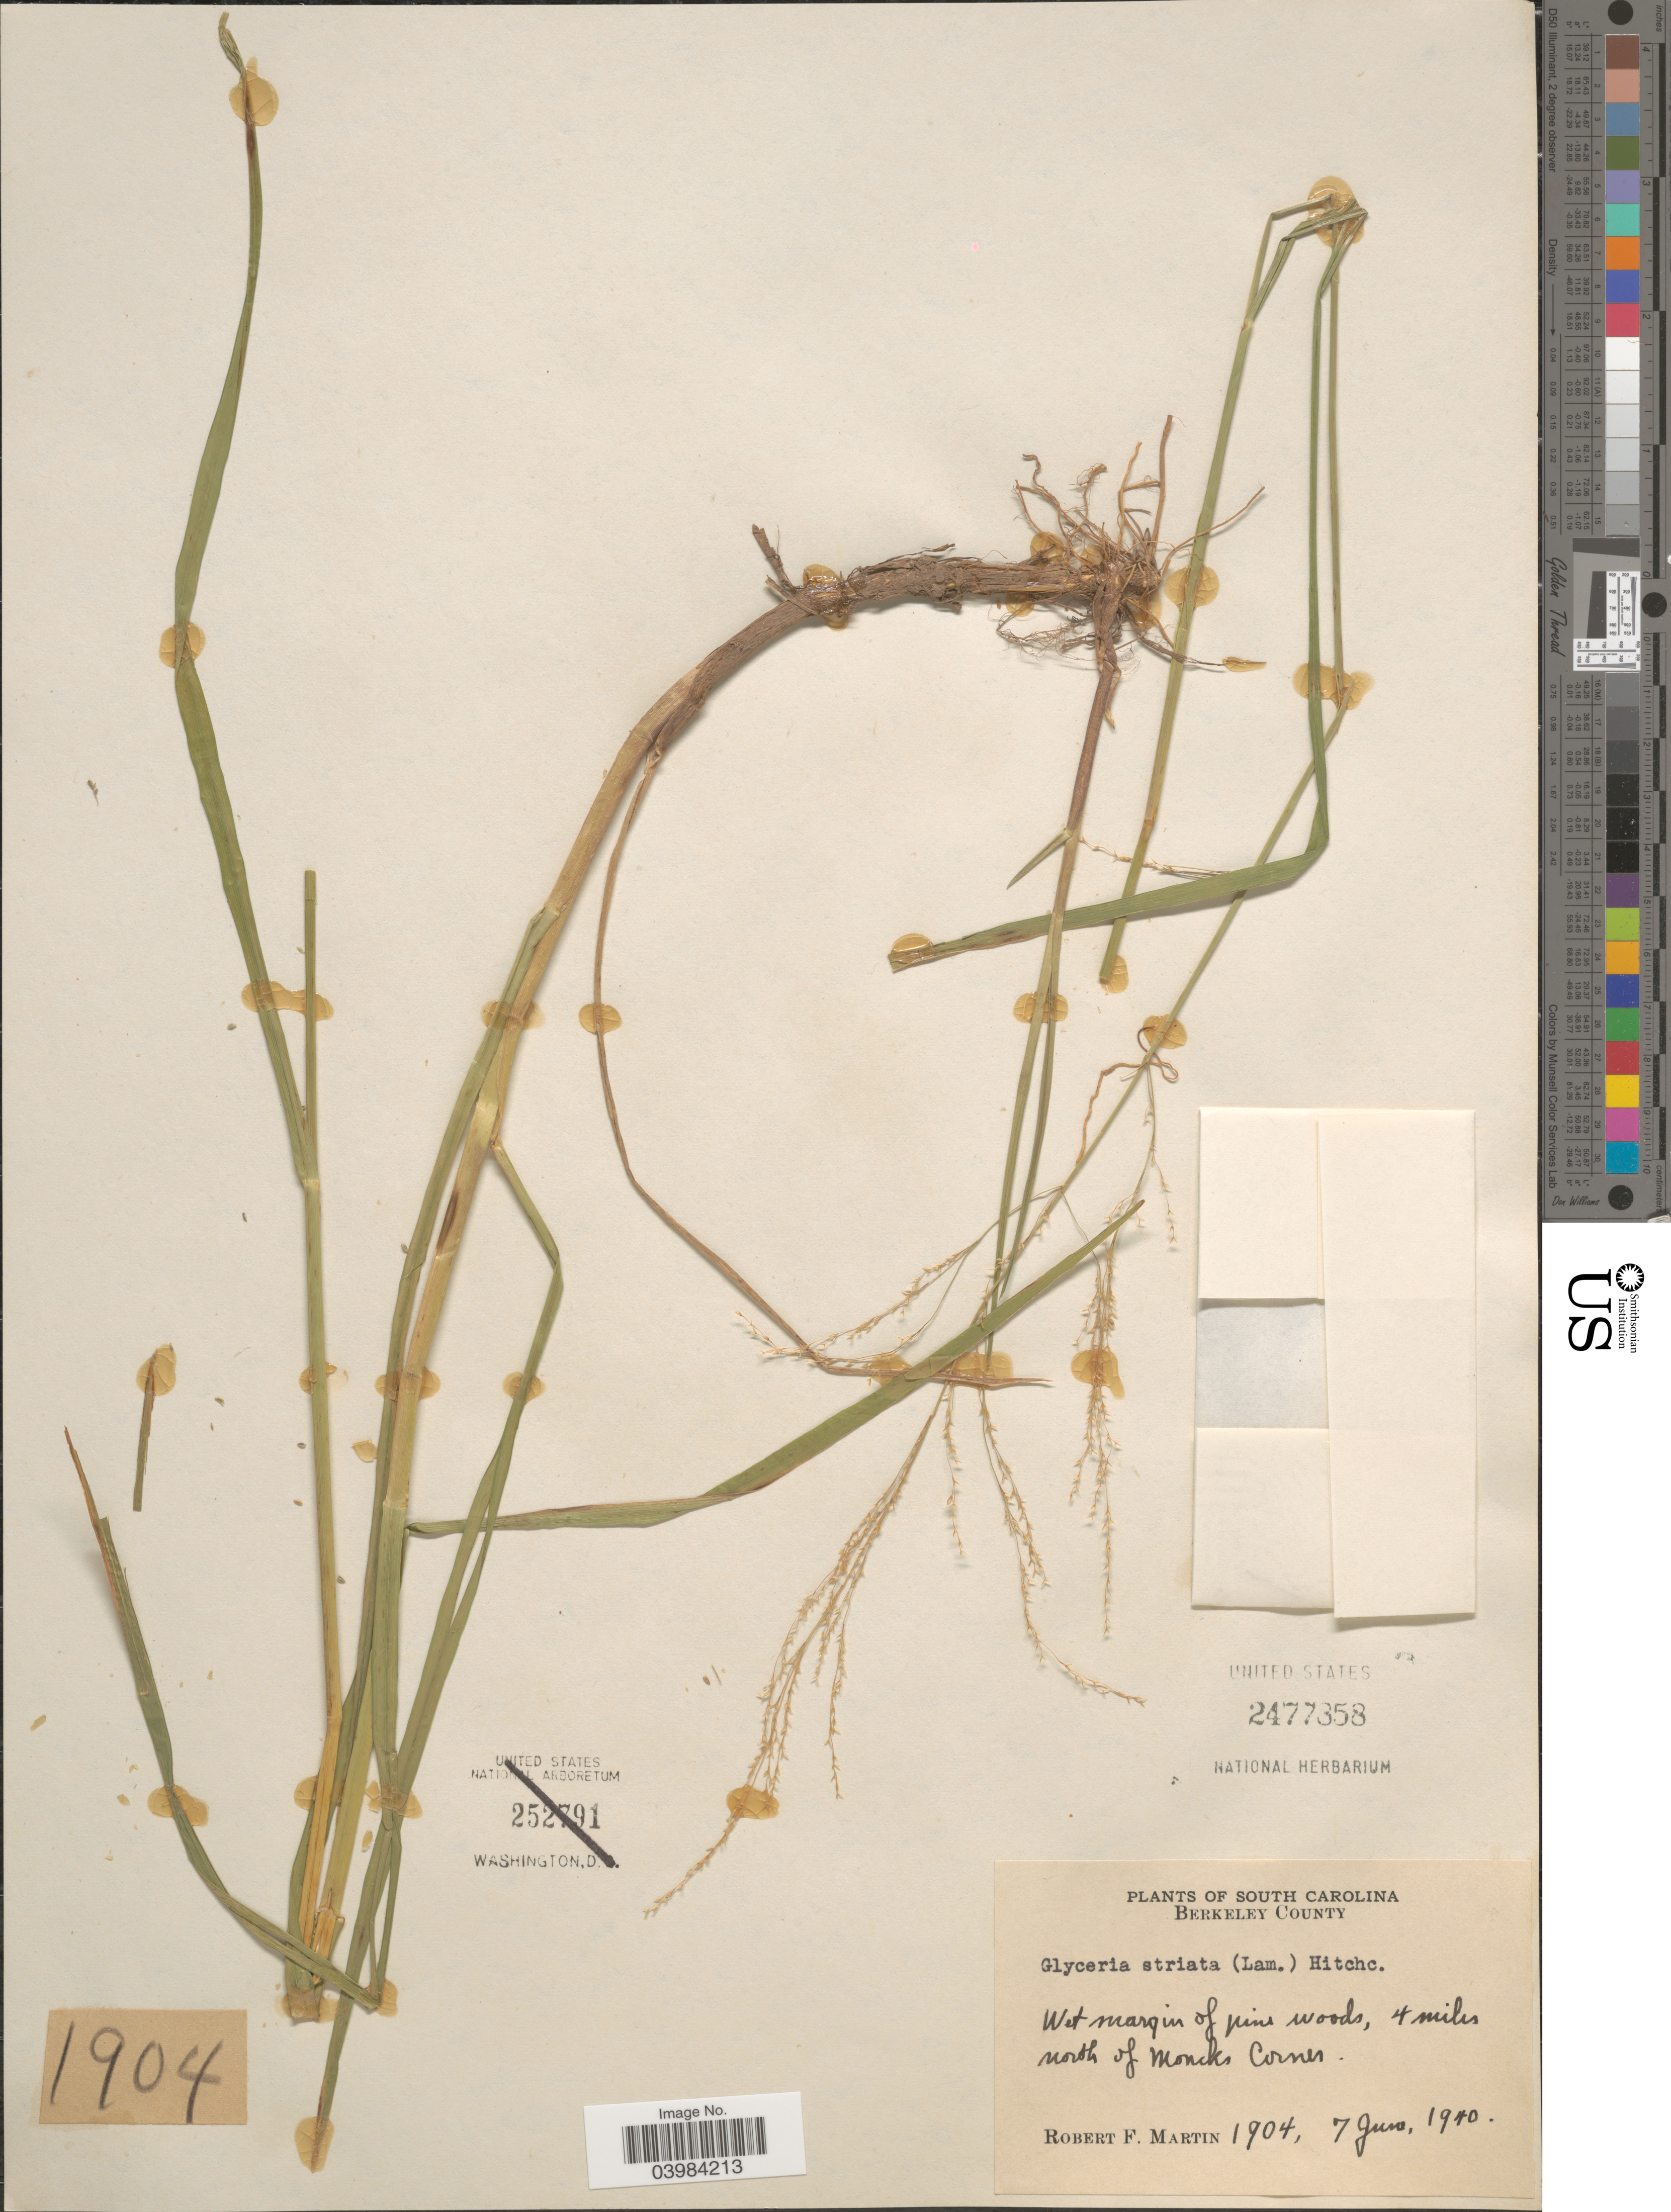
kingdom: Plantae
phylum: Tracheophyta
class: Liliopsida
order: Poales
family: Poaceae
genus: Glyceria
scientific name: Glyceria striata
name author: (Lam.) Hitchc.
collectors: R. F. Martin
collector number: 1904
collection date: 1940-06-07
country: United States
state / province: South Carolina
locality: Berkeley County. Wet margin of pine woods, 4 miles north of Moncks Corner.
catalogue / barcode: US 2477858